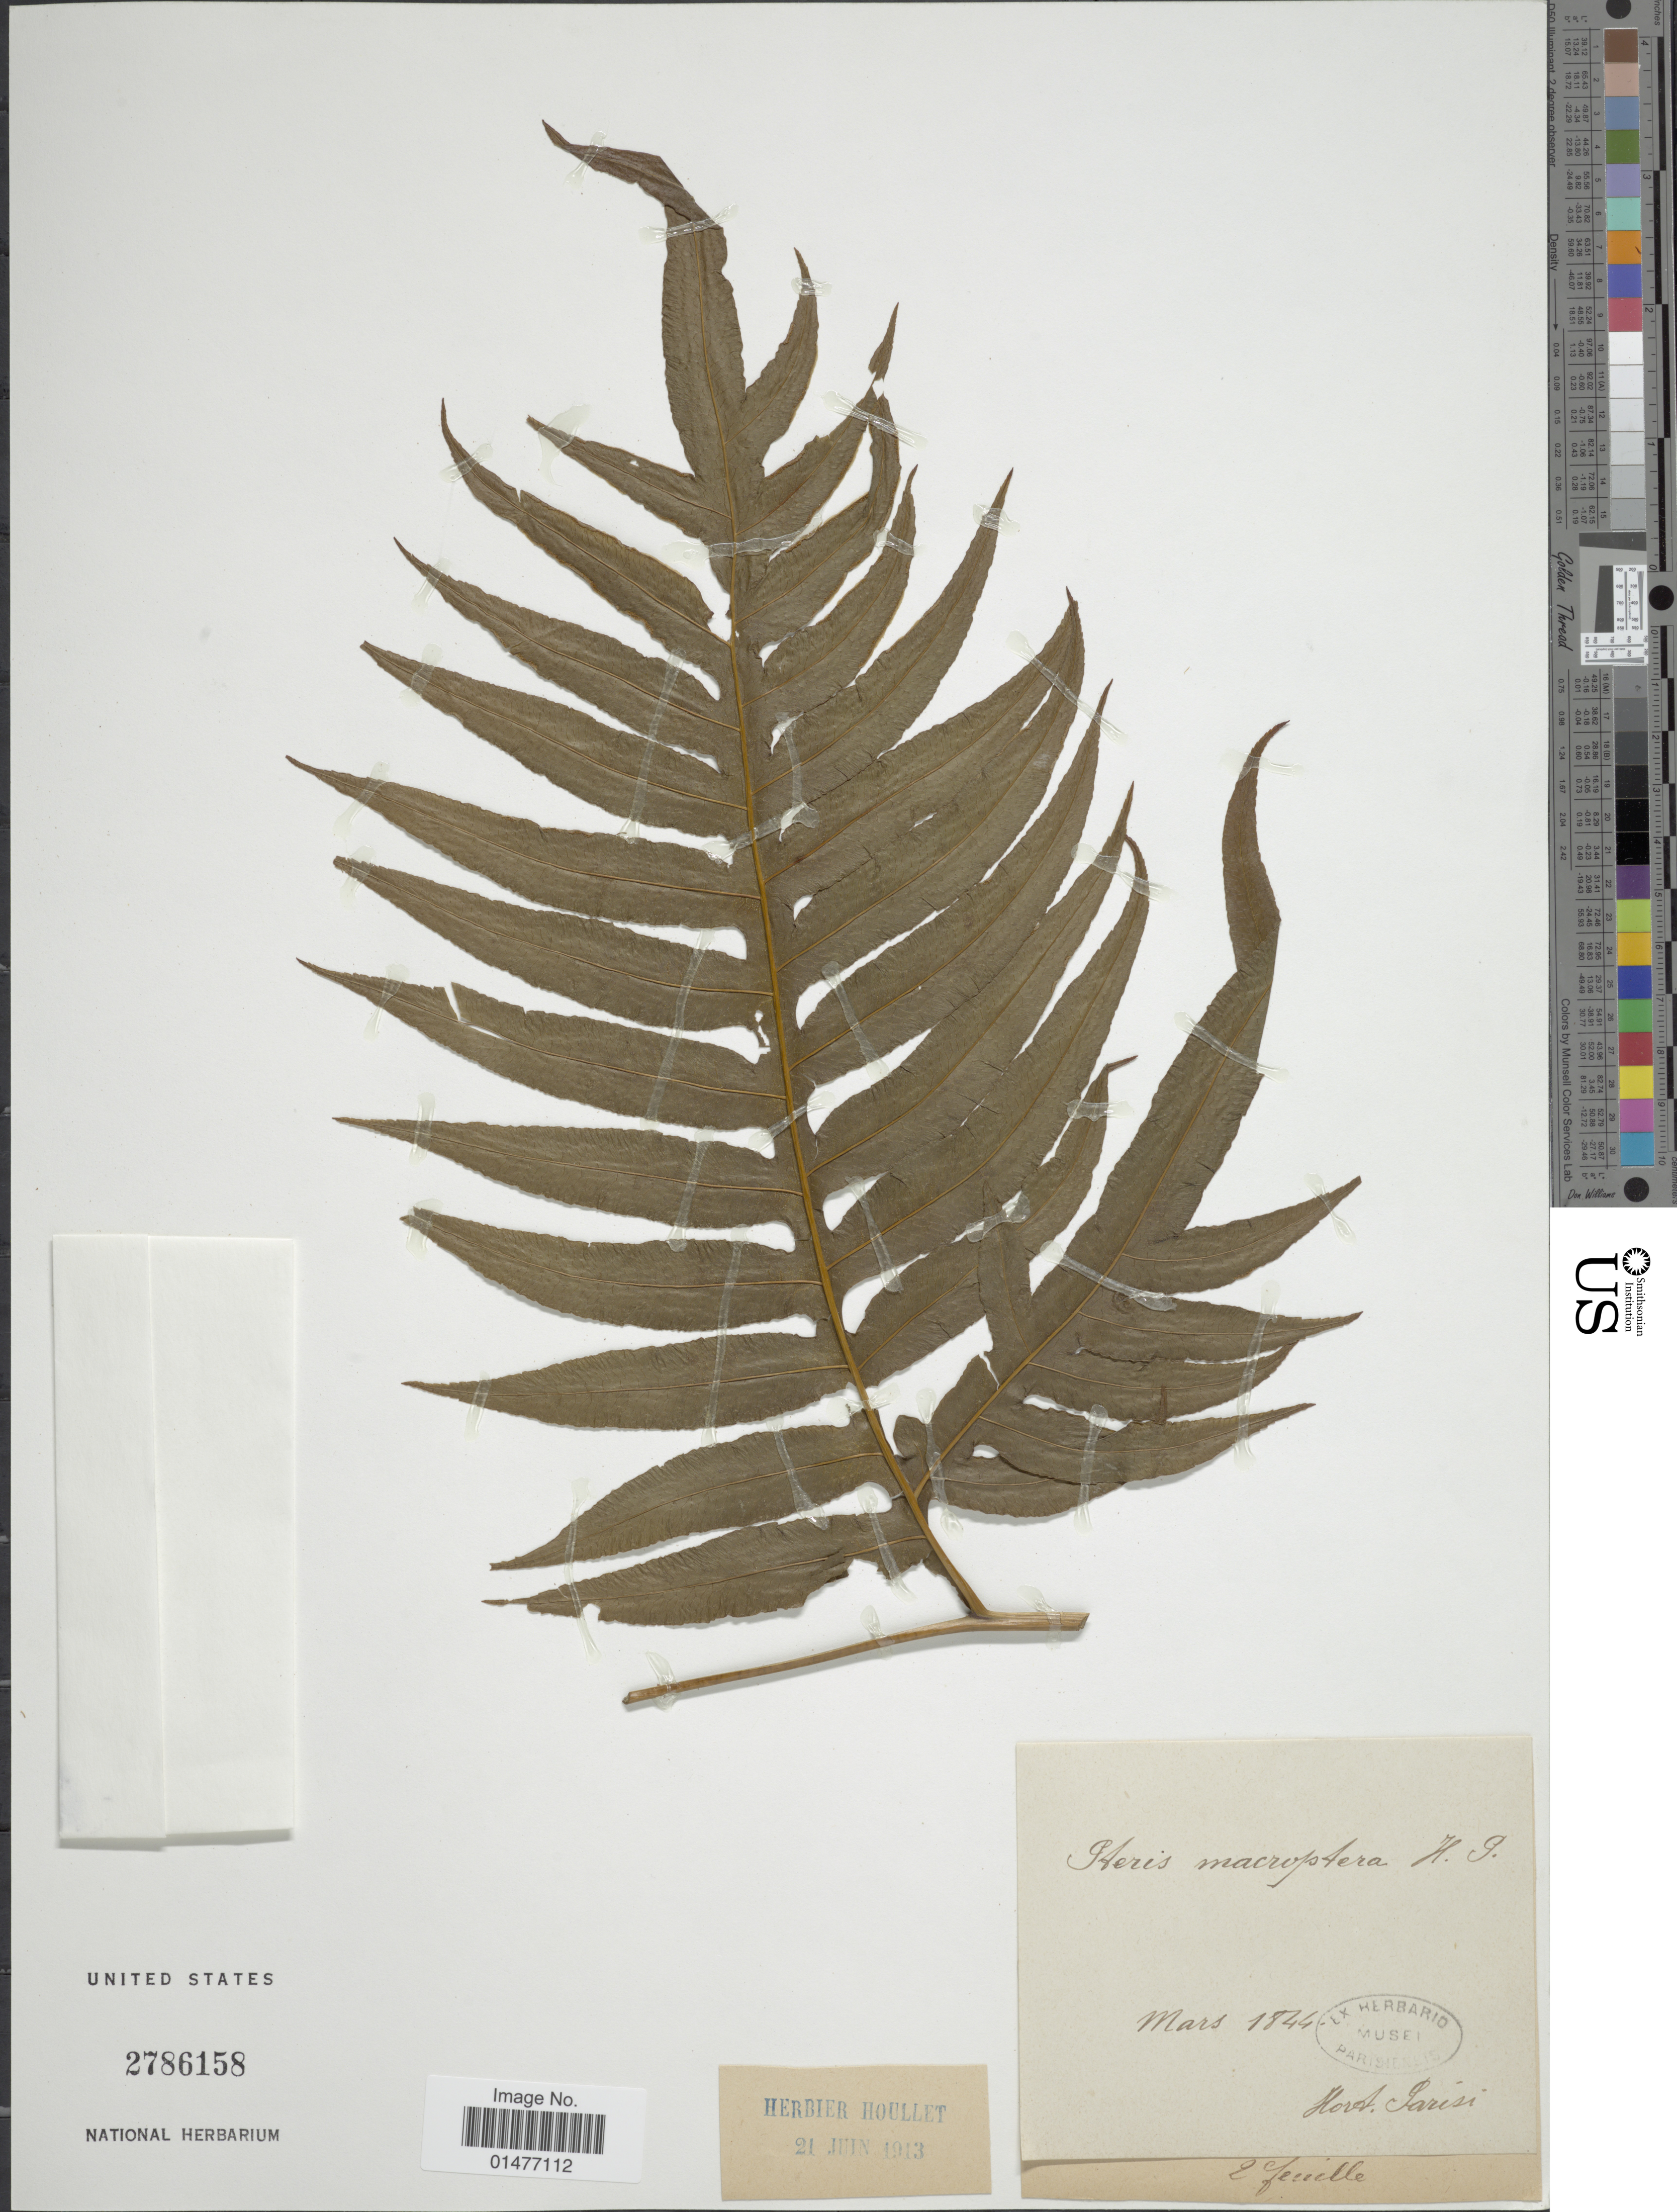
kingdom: Plantae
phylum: Tracheophyta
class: Polypodiopsida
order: Polypodiales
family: Pteridaceae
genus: Pteris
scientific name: Pteris macroptera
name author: Link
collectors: ex herb. Mus. Paris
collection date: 1844-03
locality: Hort Parisi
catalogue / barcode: US 2786158